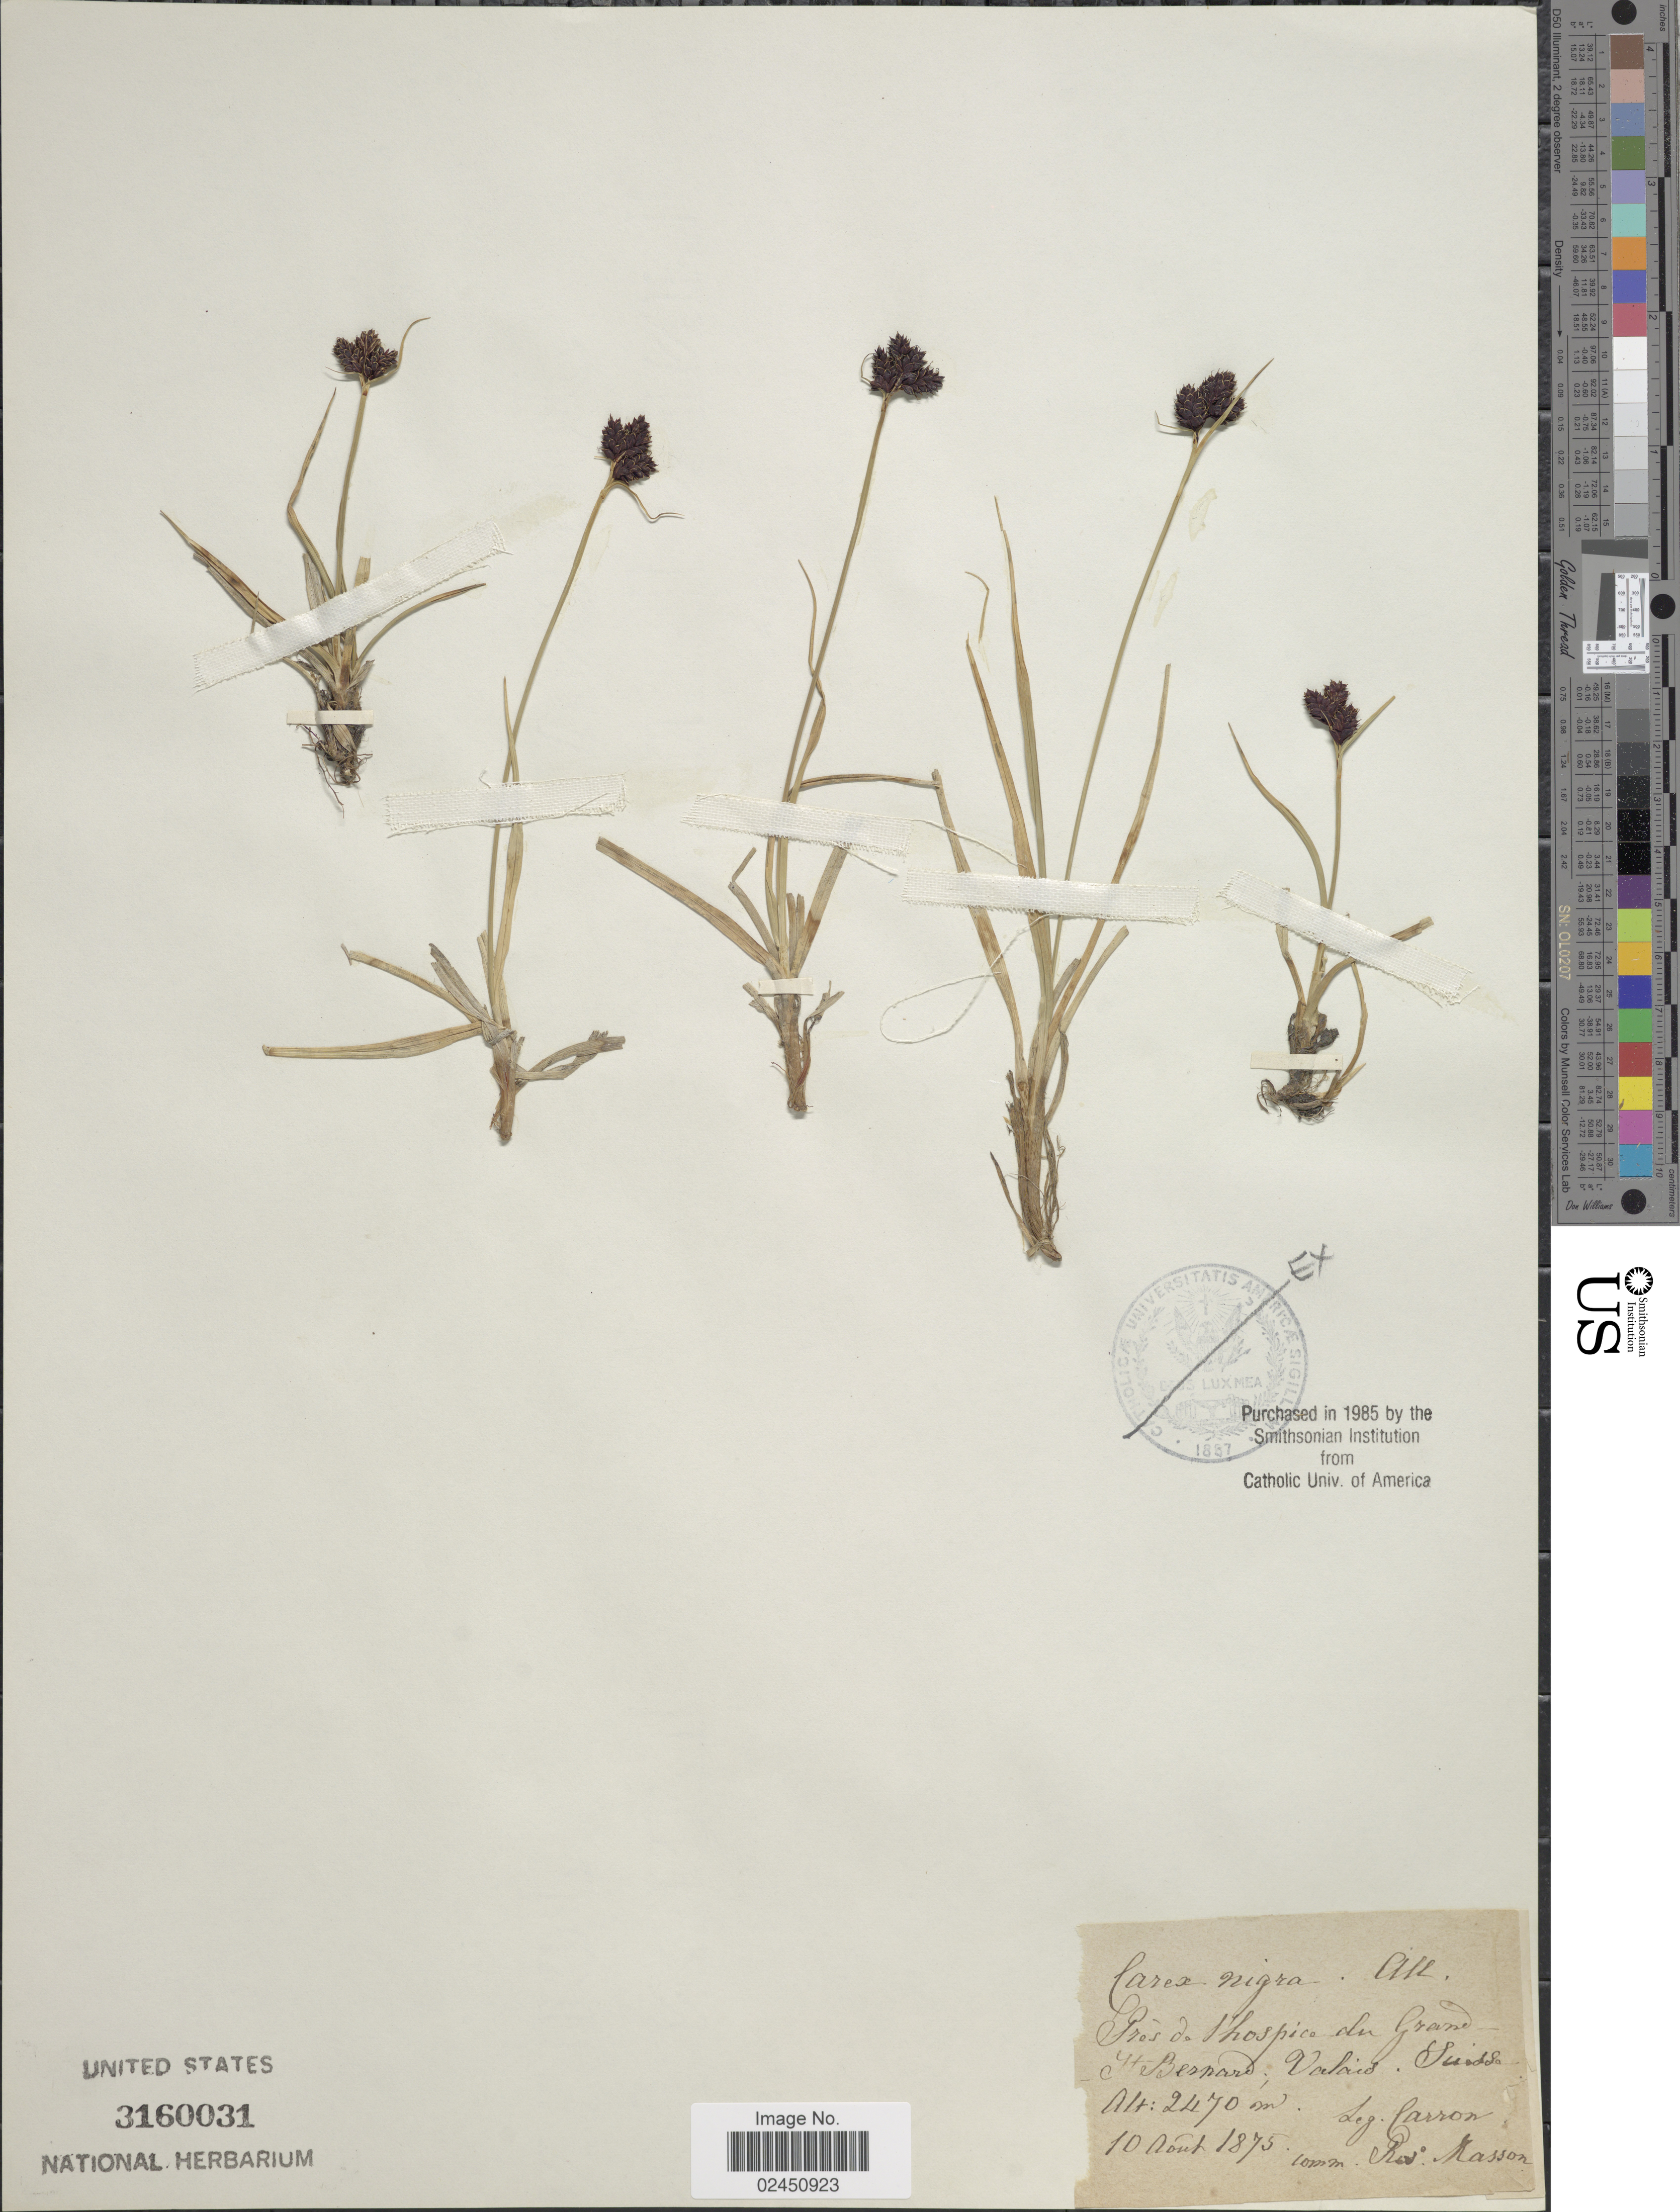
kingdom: Plantae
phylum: Tracheophyta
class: Liliopsida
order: Poales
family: Cyperaceae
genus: Carex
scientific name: Carex parviflora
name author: Host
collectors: Carron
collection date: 1875-01-10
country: Switzerland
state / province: Valais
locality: Pres de L'hospice du Grand St. Bernard. Valais. Suisse.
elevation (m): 2470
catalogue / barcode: US 3160031